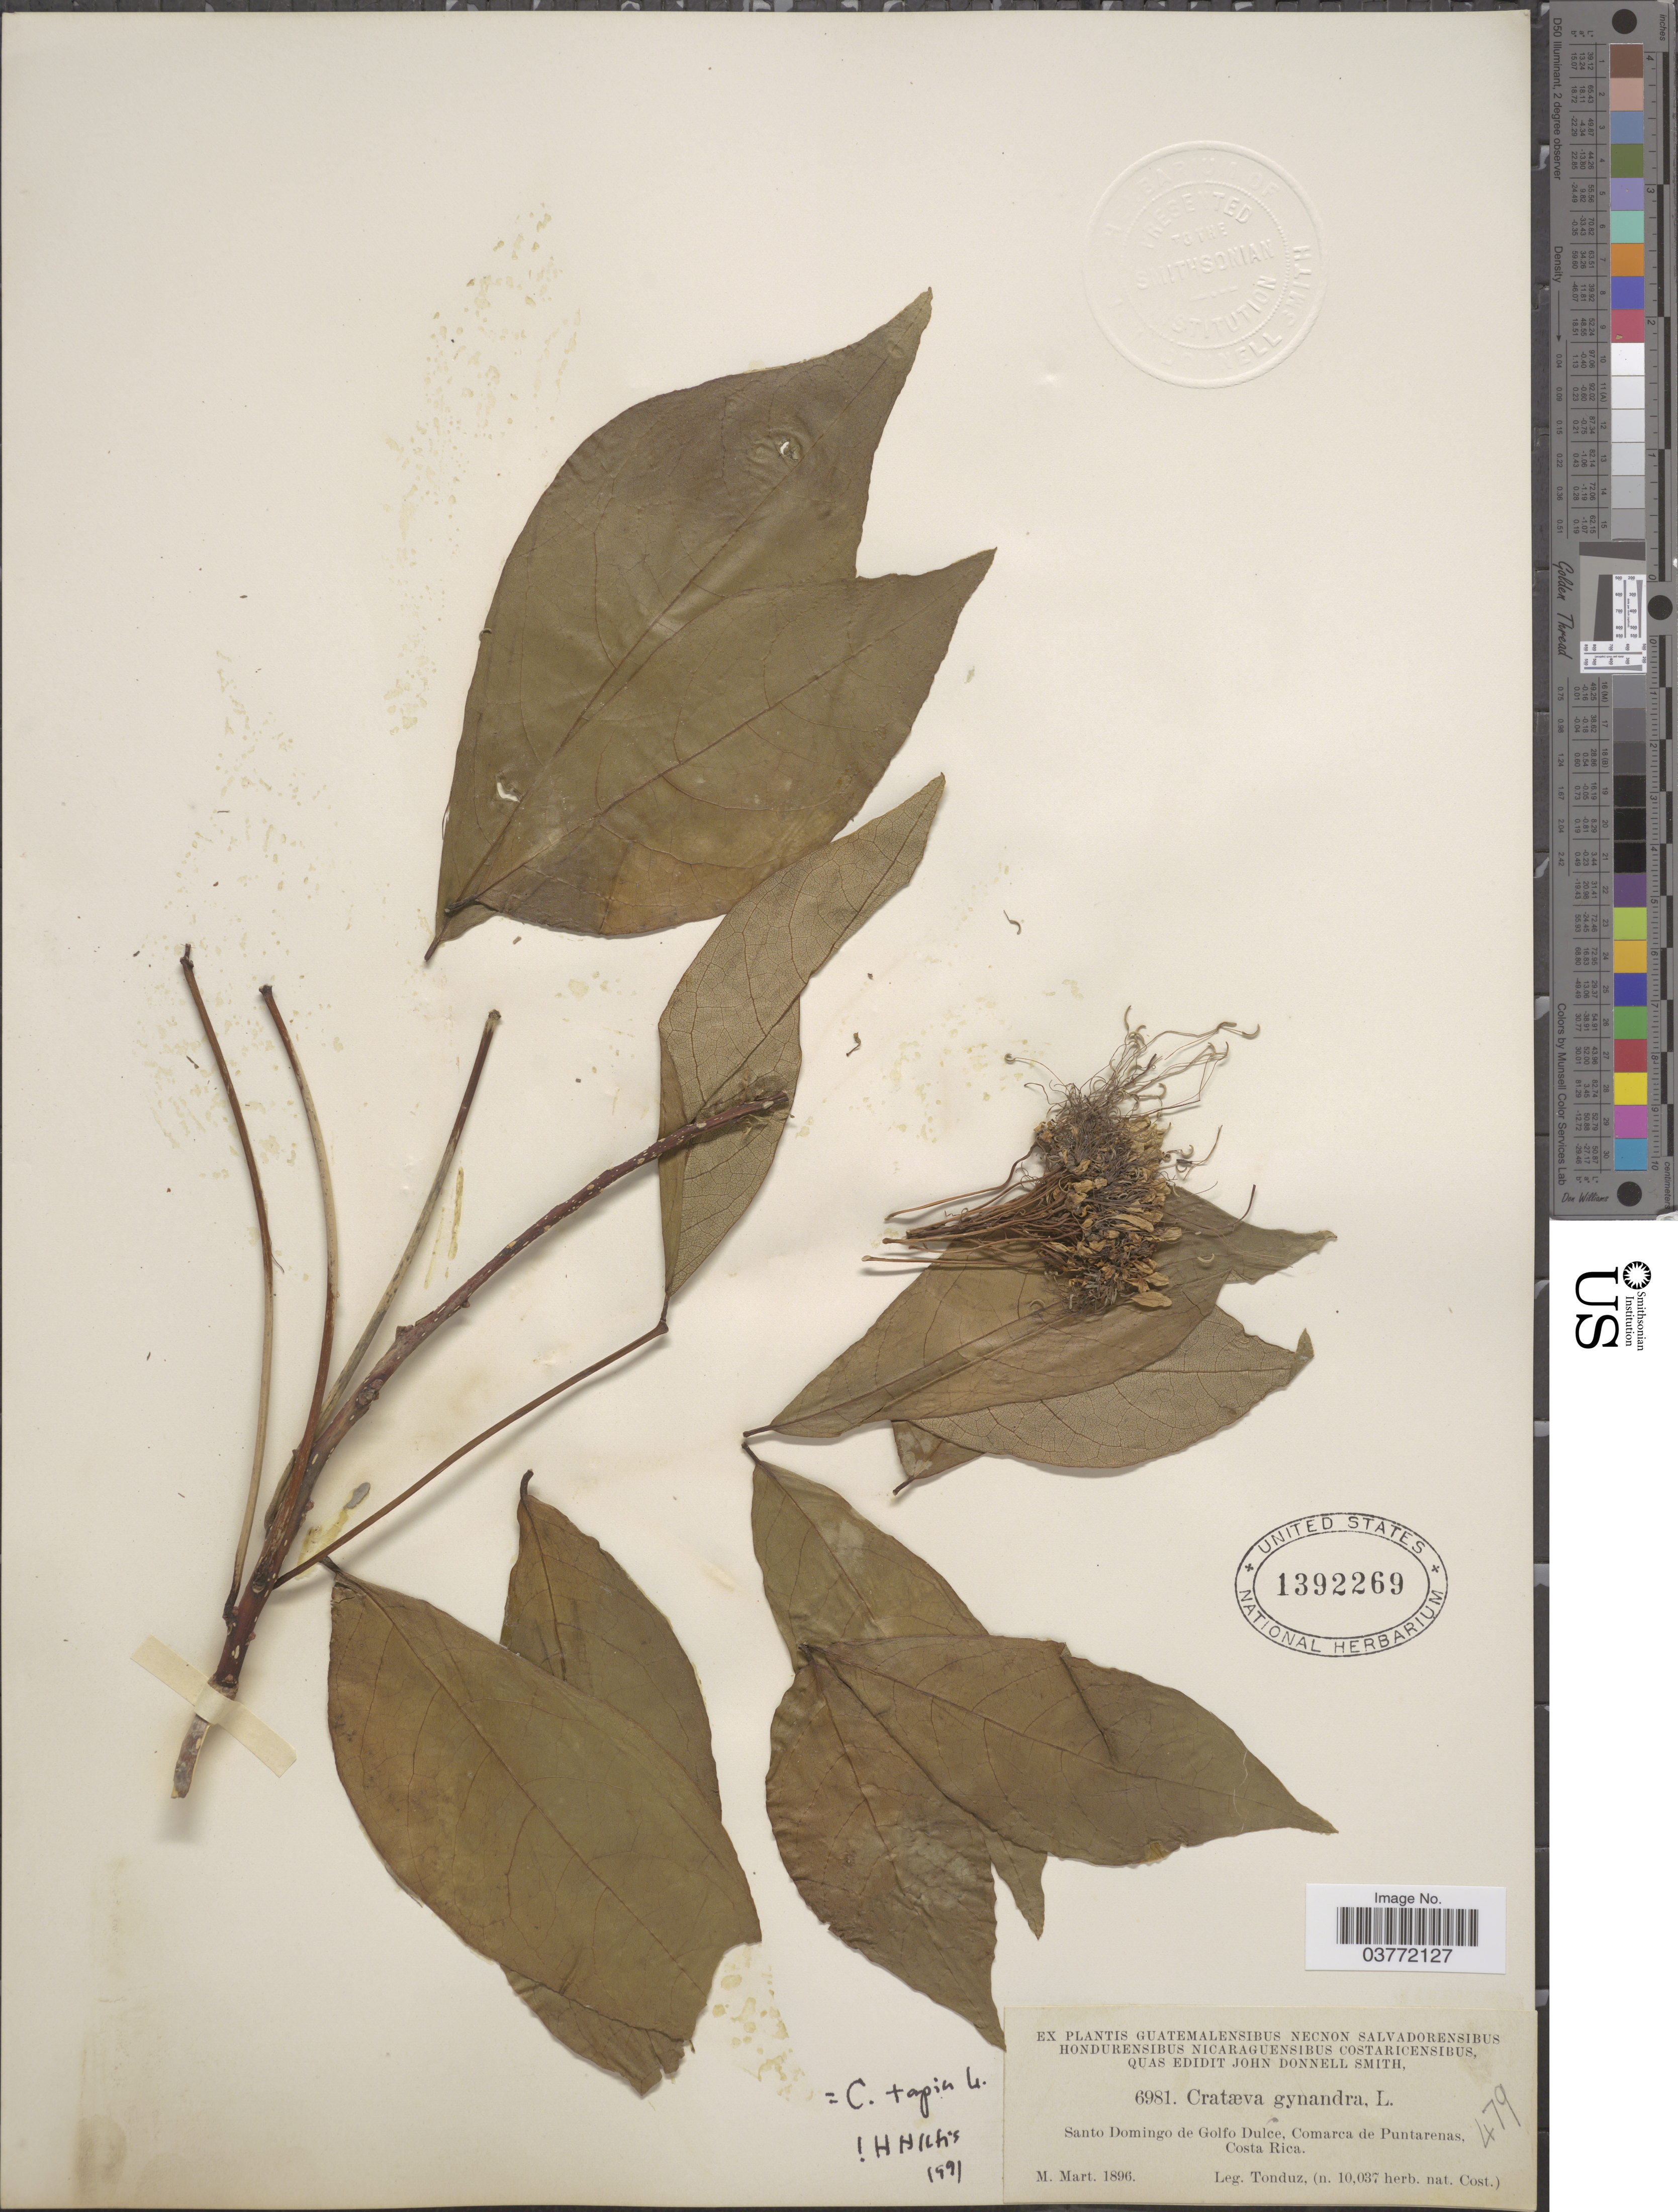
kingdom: Plantae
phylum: Tracheophyta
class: Magnoliopsida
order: Brassicales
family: Capparaceae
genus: Crateva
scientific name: Crateva gynandra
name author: L.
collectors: Tonduz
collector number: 6981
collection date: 1896-03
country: Costa Rica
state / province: Puntarenas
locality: Santo Domingo de Golfo Dulce, Comarca de Puntarenas.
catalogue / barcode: US 1392269